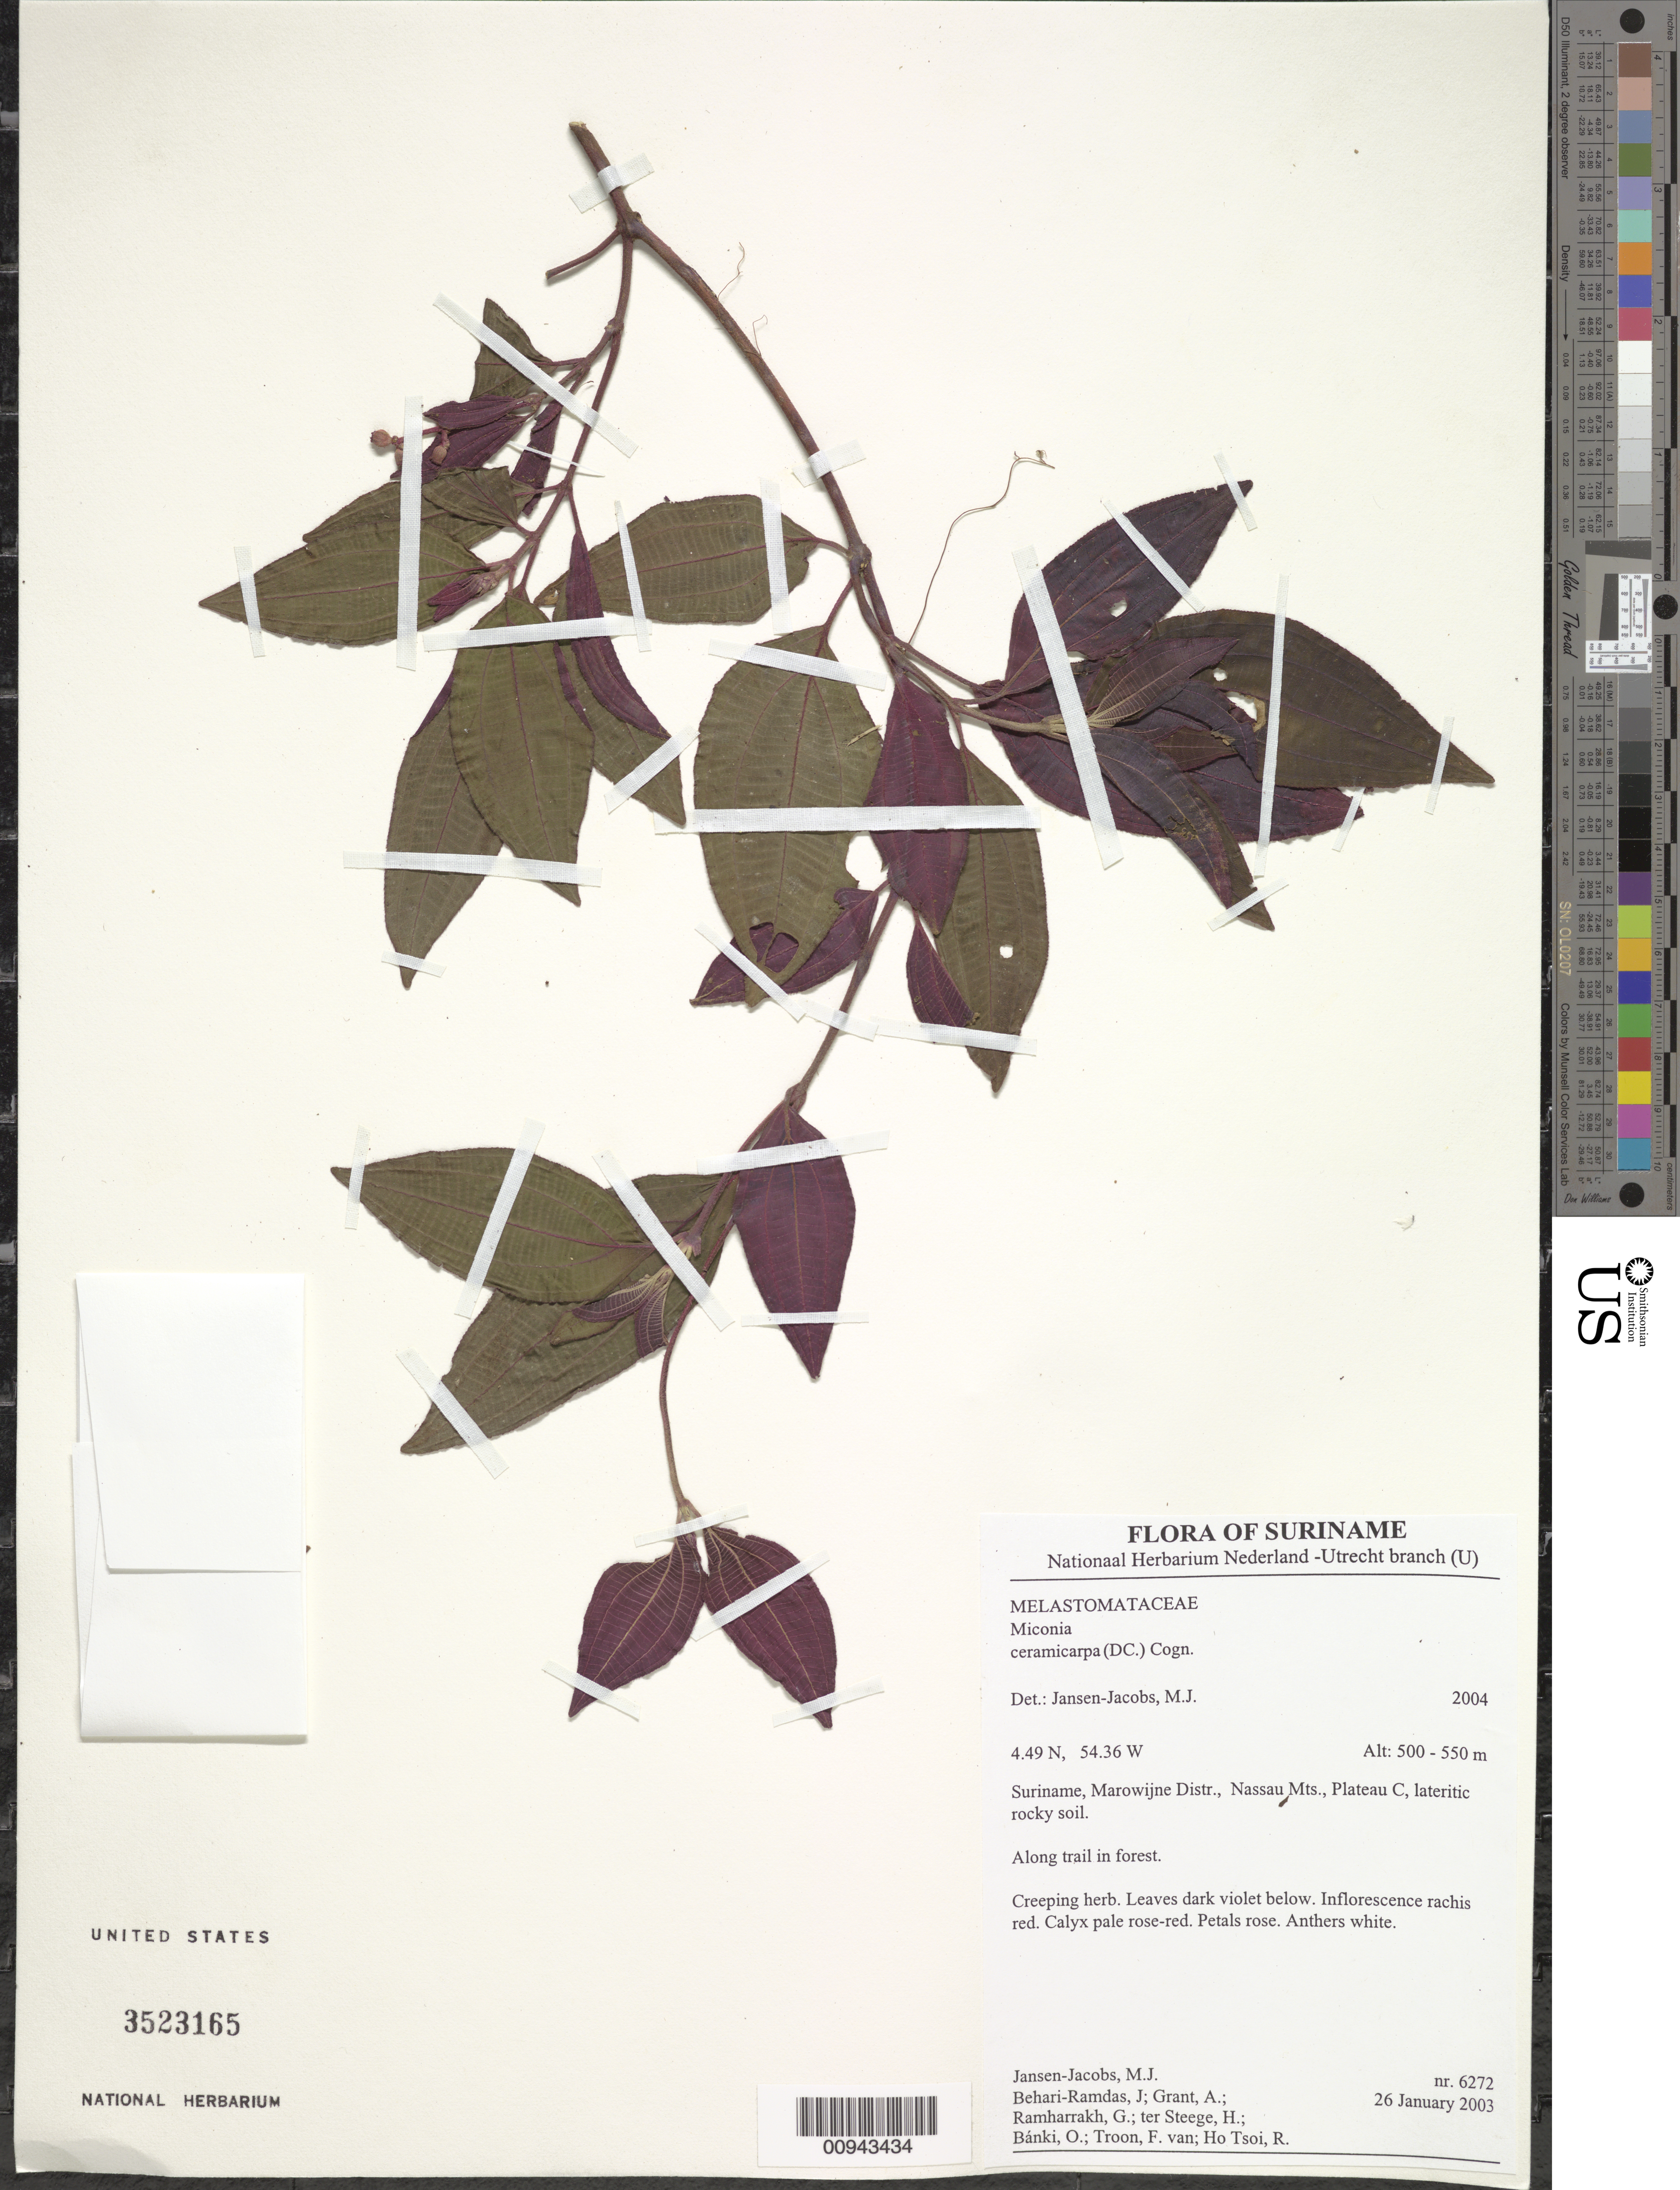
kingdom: Plantae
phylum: Tracheophyta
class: Magnoliopsida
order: Myrtales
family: Melastomataceae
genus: Miconia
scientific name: Miconia ceramicarpa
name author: (DC.) Cogn.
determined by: Jansen-Jacobs, M. J., (U), Nationaal Herbarium Nederland, Utrecht University branch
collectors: M. J. Jansen-Jacobs, J. Behari-Ramdas, A. Grant, G. Ramharrakh, H. ter Steege, O. Bánki, F. Van Troon & R. Ho Tsoi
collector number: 6272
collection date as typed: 26-Jan-03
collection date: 2003-01-26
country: Suriname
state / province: Marowijne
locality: Nassau Mts., Plateau C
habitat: Lateritic rocky soil. Along trail in forest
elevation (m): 500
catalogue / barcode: US 3523165